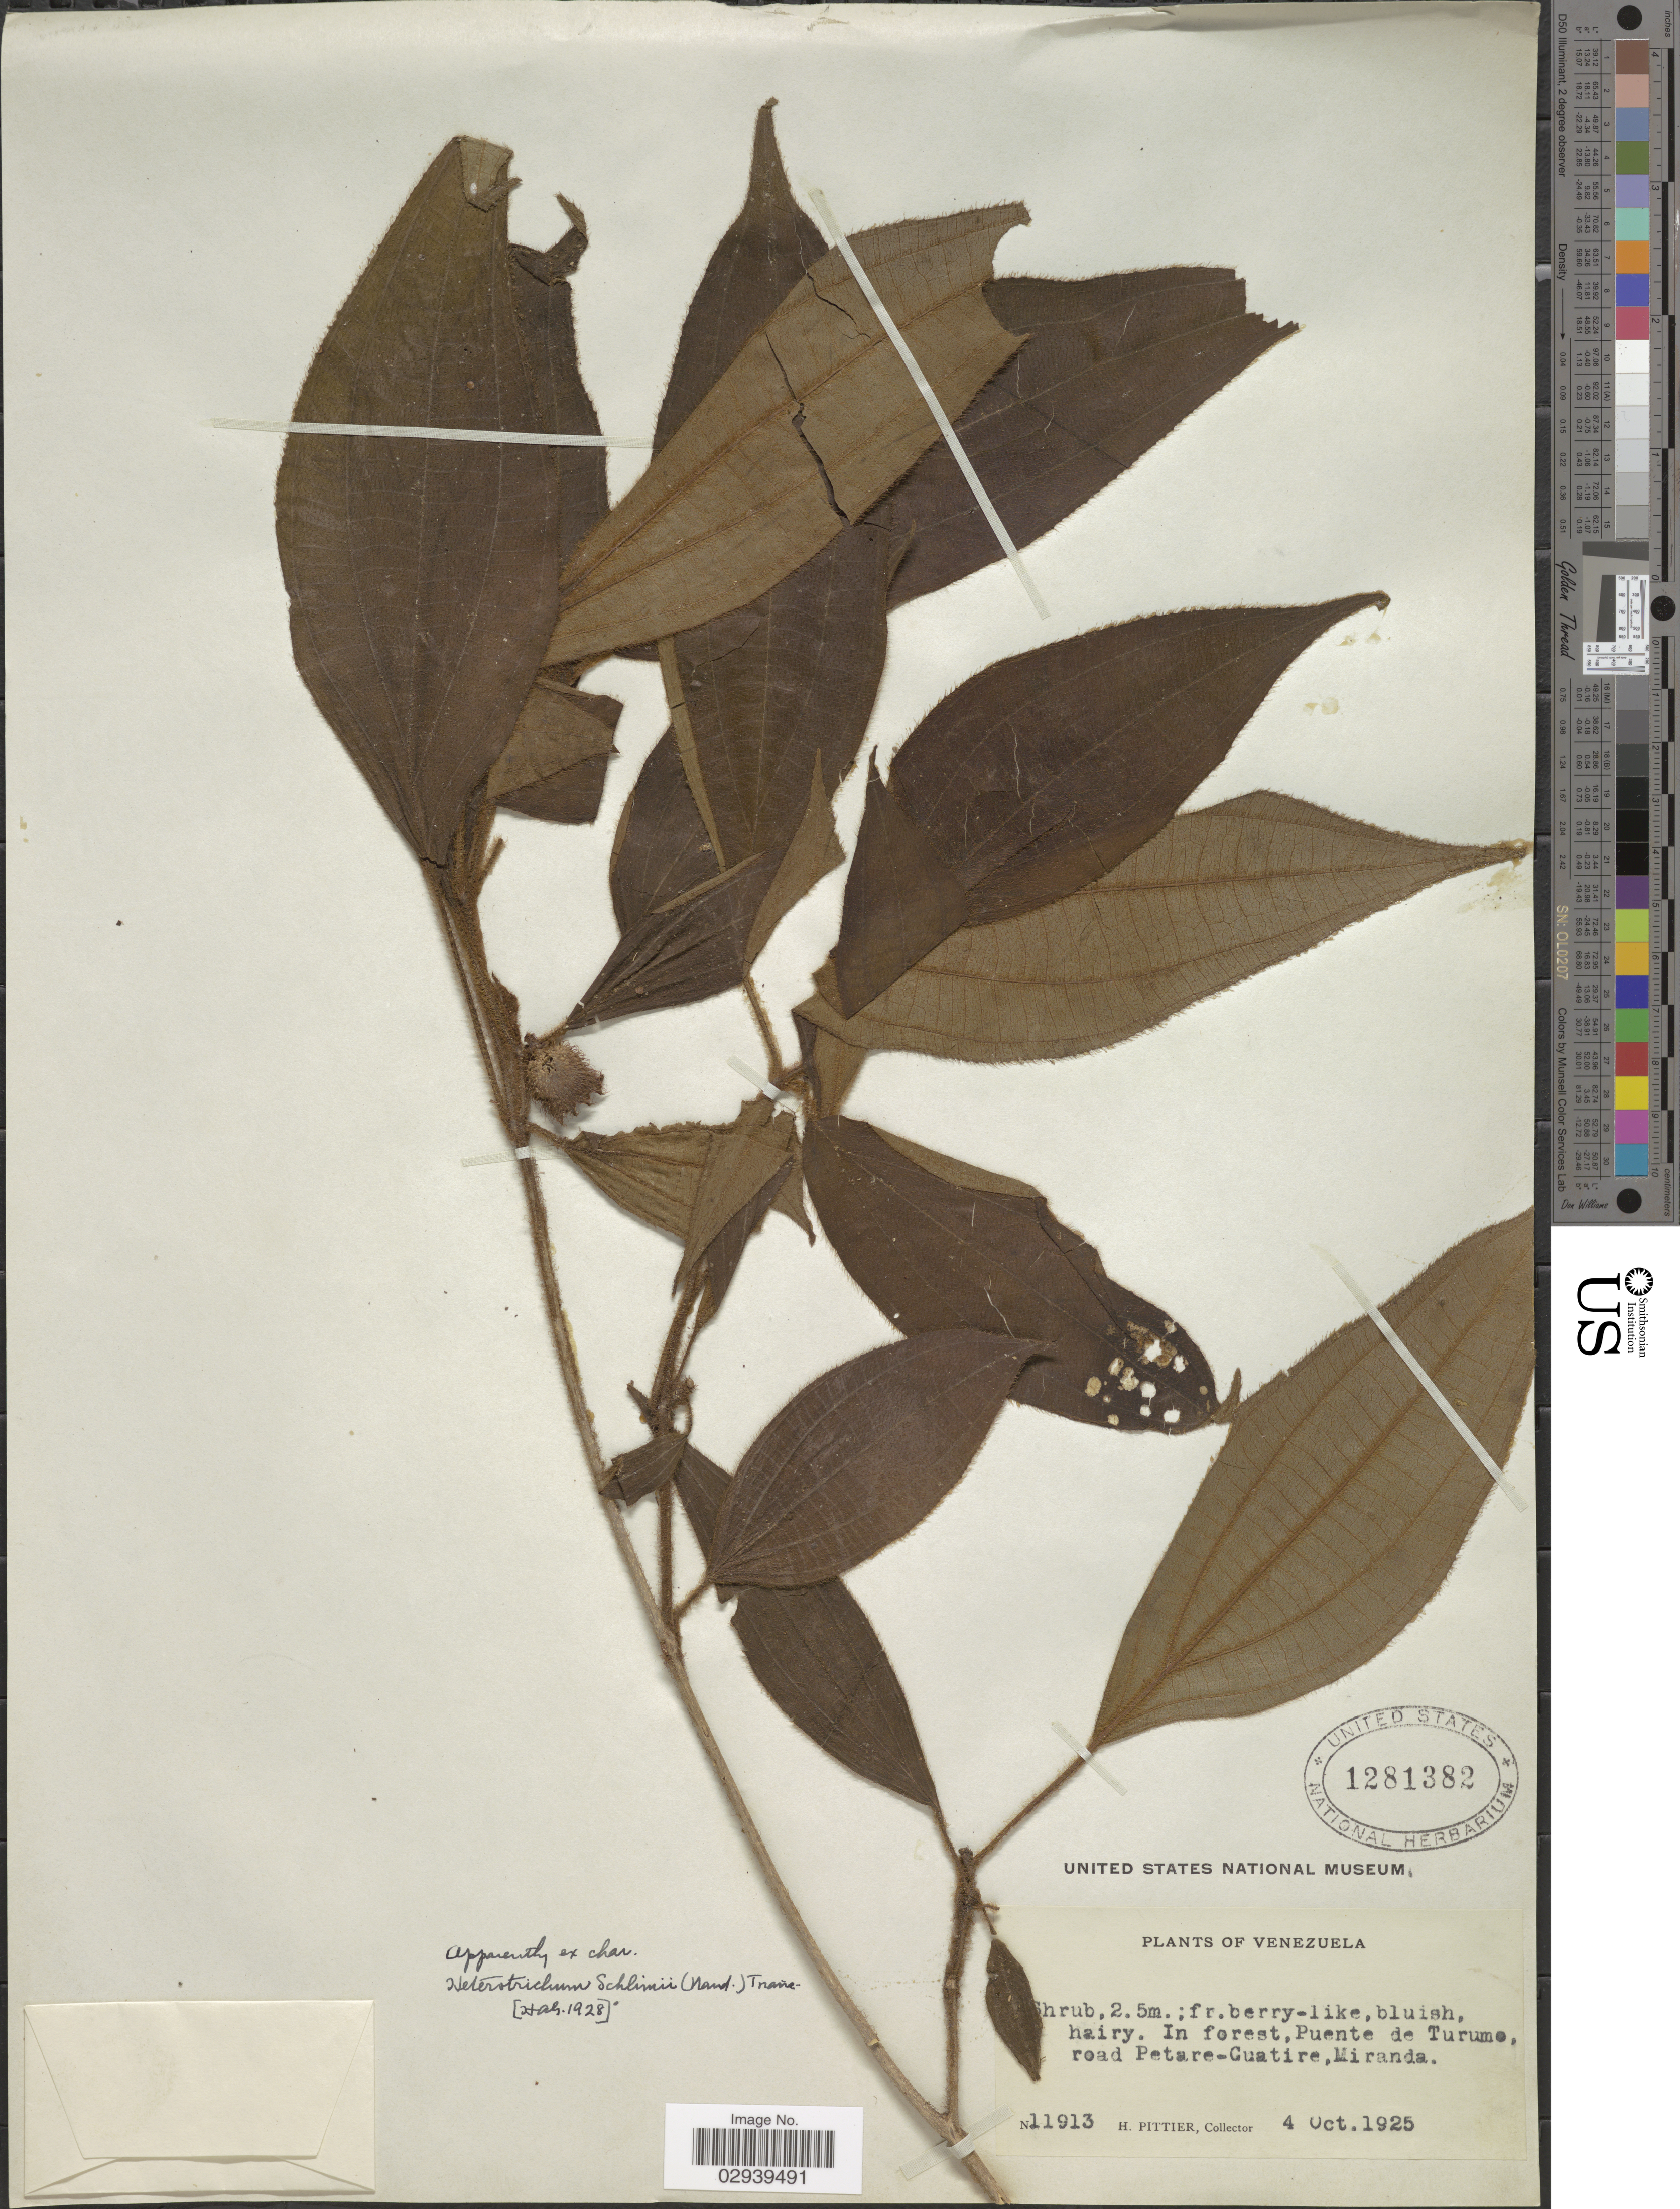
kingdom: Plantae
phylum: Tracheophyta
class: Magnoliopsida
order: Myrtales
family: Melastomataceae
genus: Miconia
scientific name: Miconia funckii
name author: Wurdack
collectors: H. F. Pittier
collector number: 11913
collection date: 1925-10-04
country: Venezuela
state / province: Miranda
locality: In forest, Puente de Turumo, road Petare-Cuatire.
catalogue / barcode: US 1281382